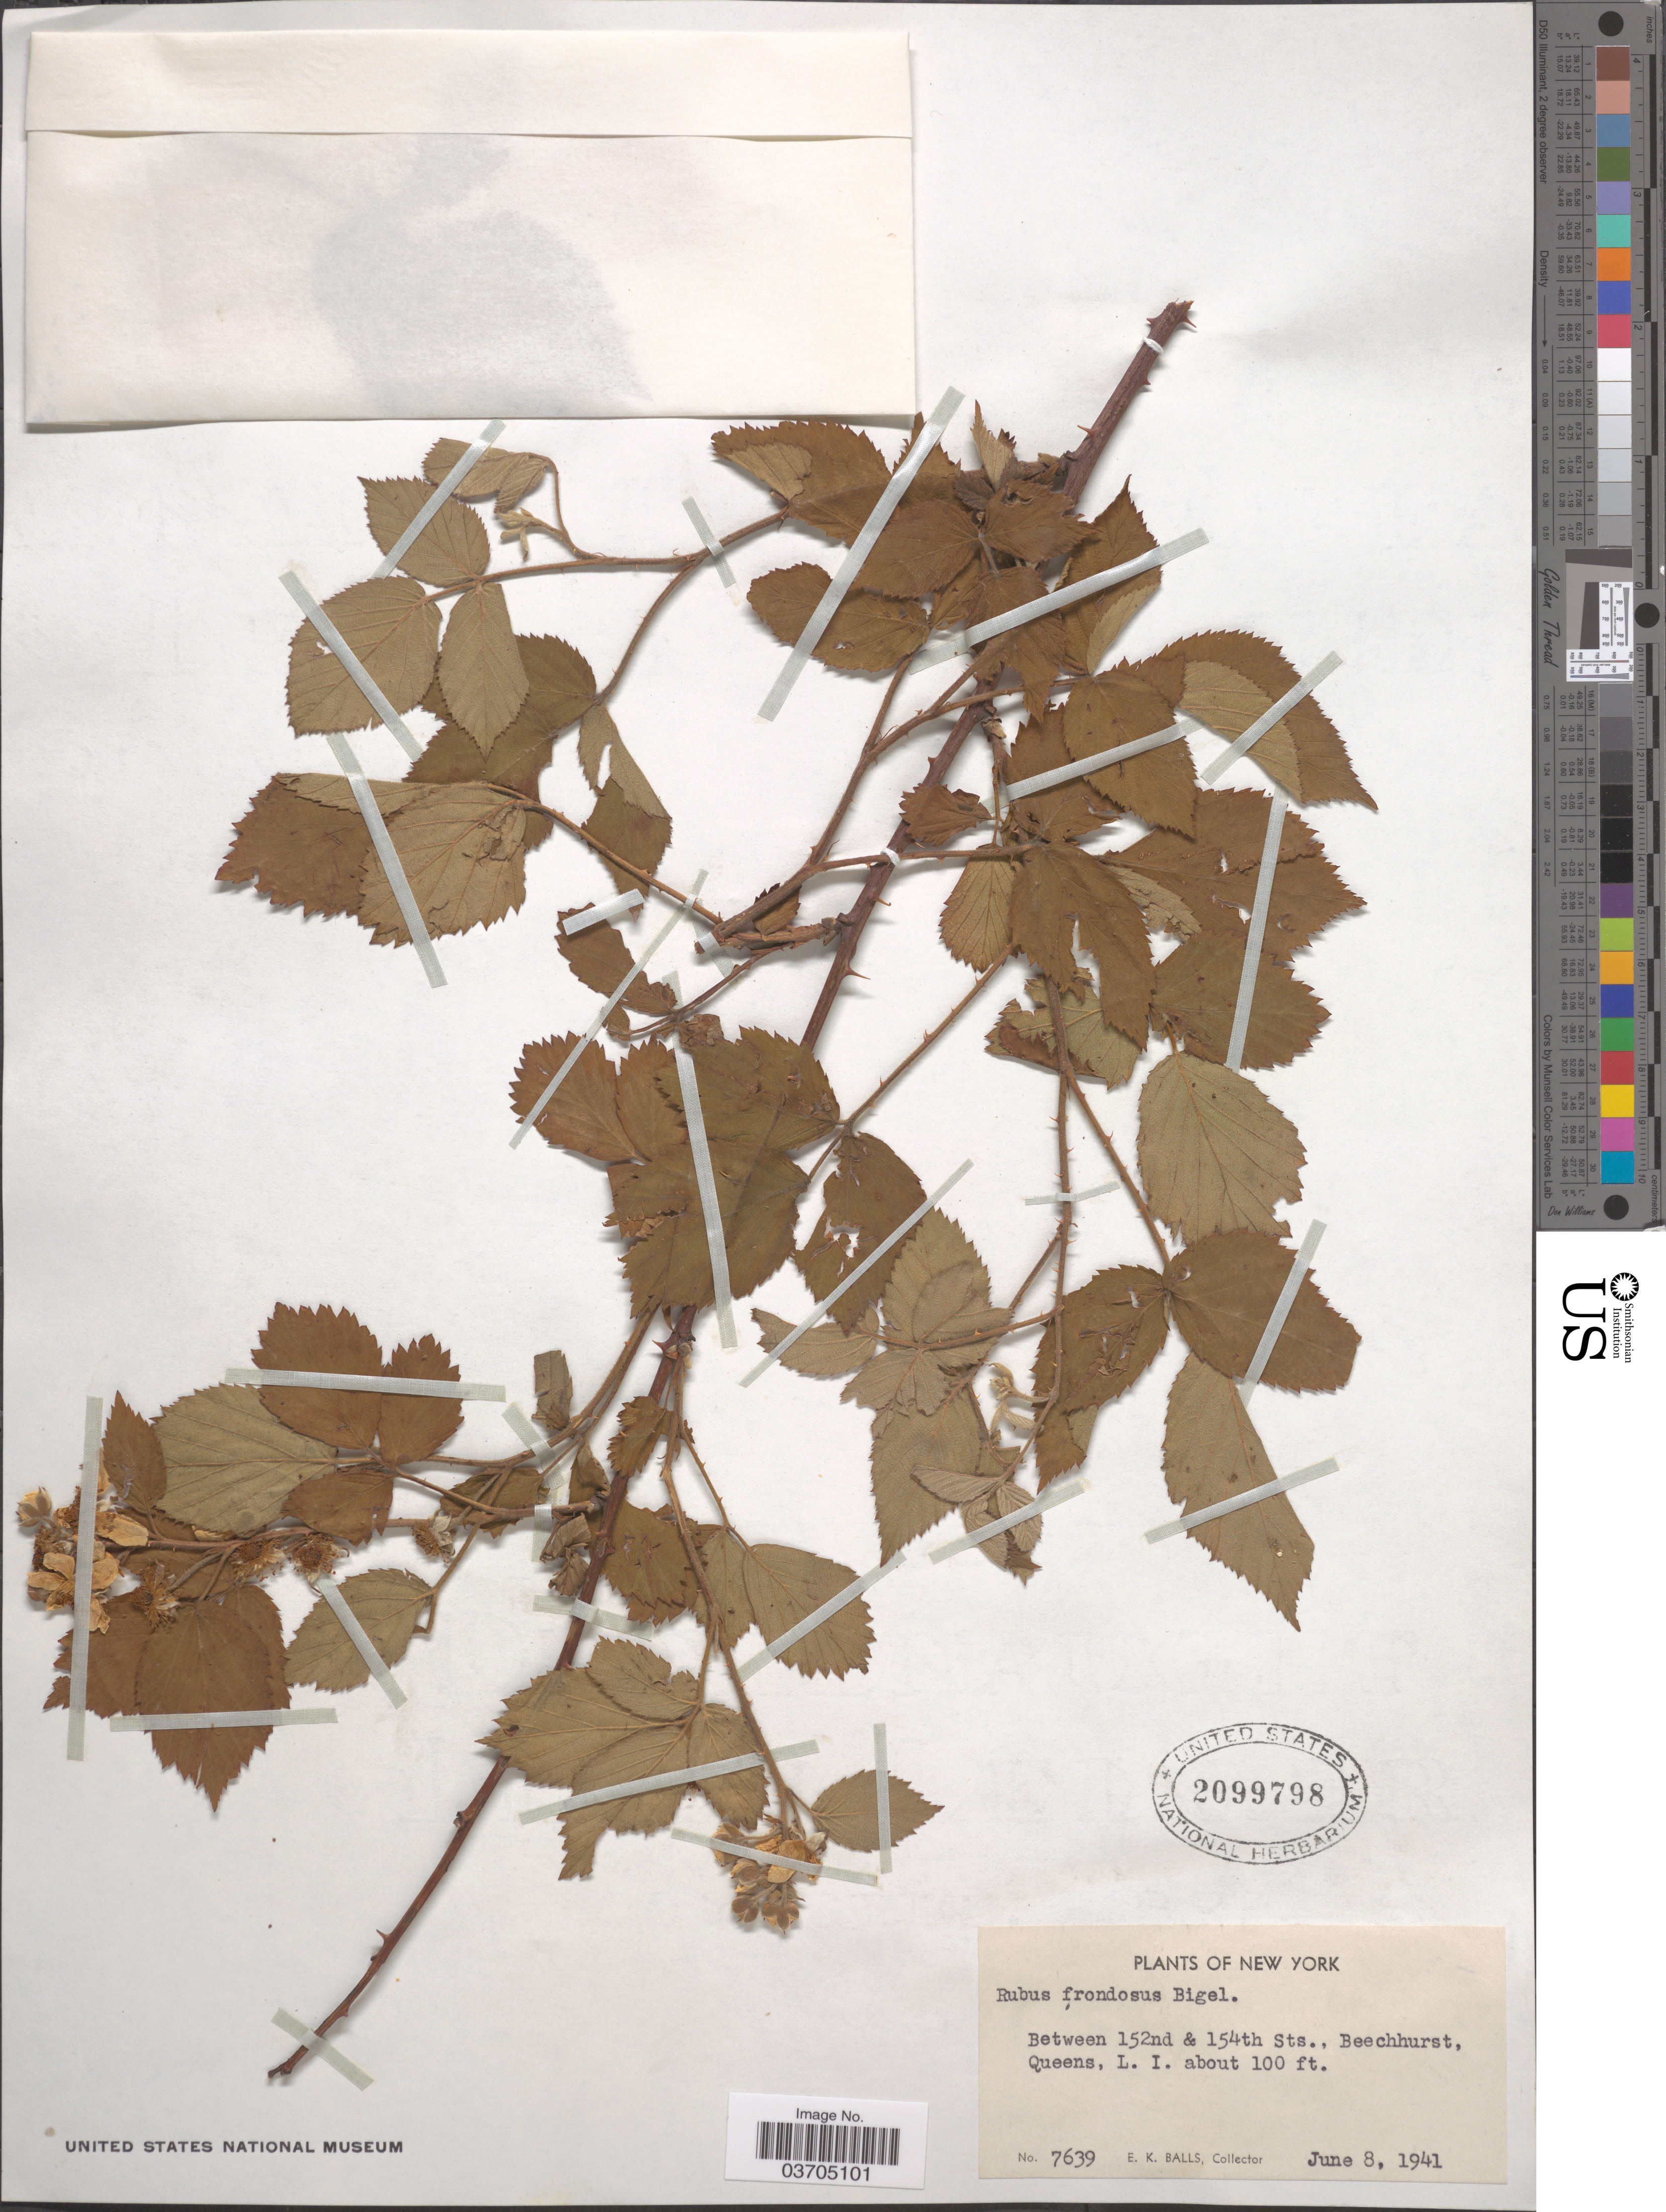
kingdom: Plantae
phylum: Tracheophyta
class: Magnoliopsida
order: Rosales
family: Rosaceae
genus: Rubus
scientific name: Rubus frondosus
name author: Bigelow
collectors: E. K. Balls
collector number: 7639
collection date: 1941-06-08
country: United States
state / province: New York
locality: Between 152nd & 154th Sts., Beechhurst, Queens, L.I.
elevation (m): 30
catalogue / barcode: US 2099798